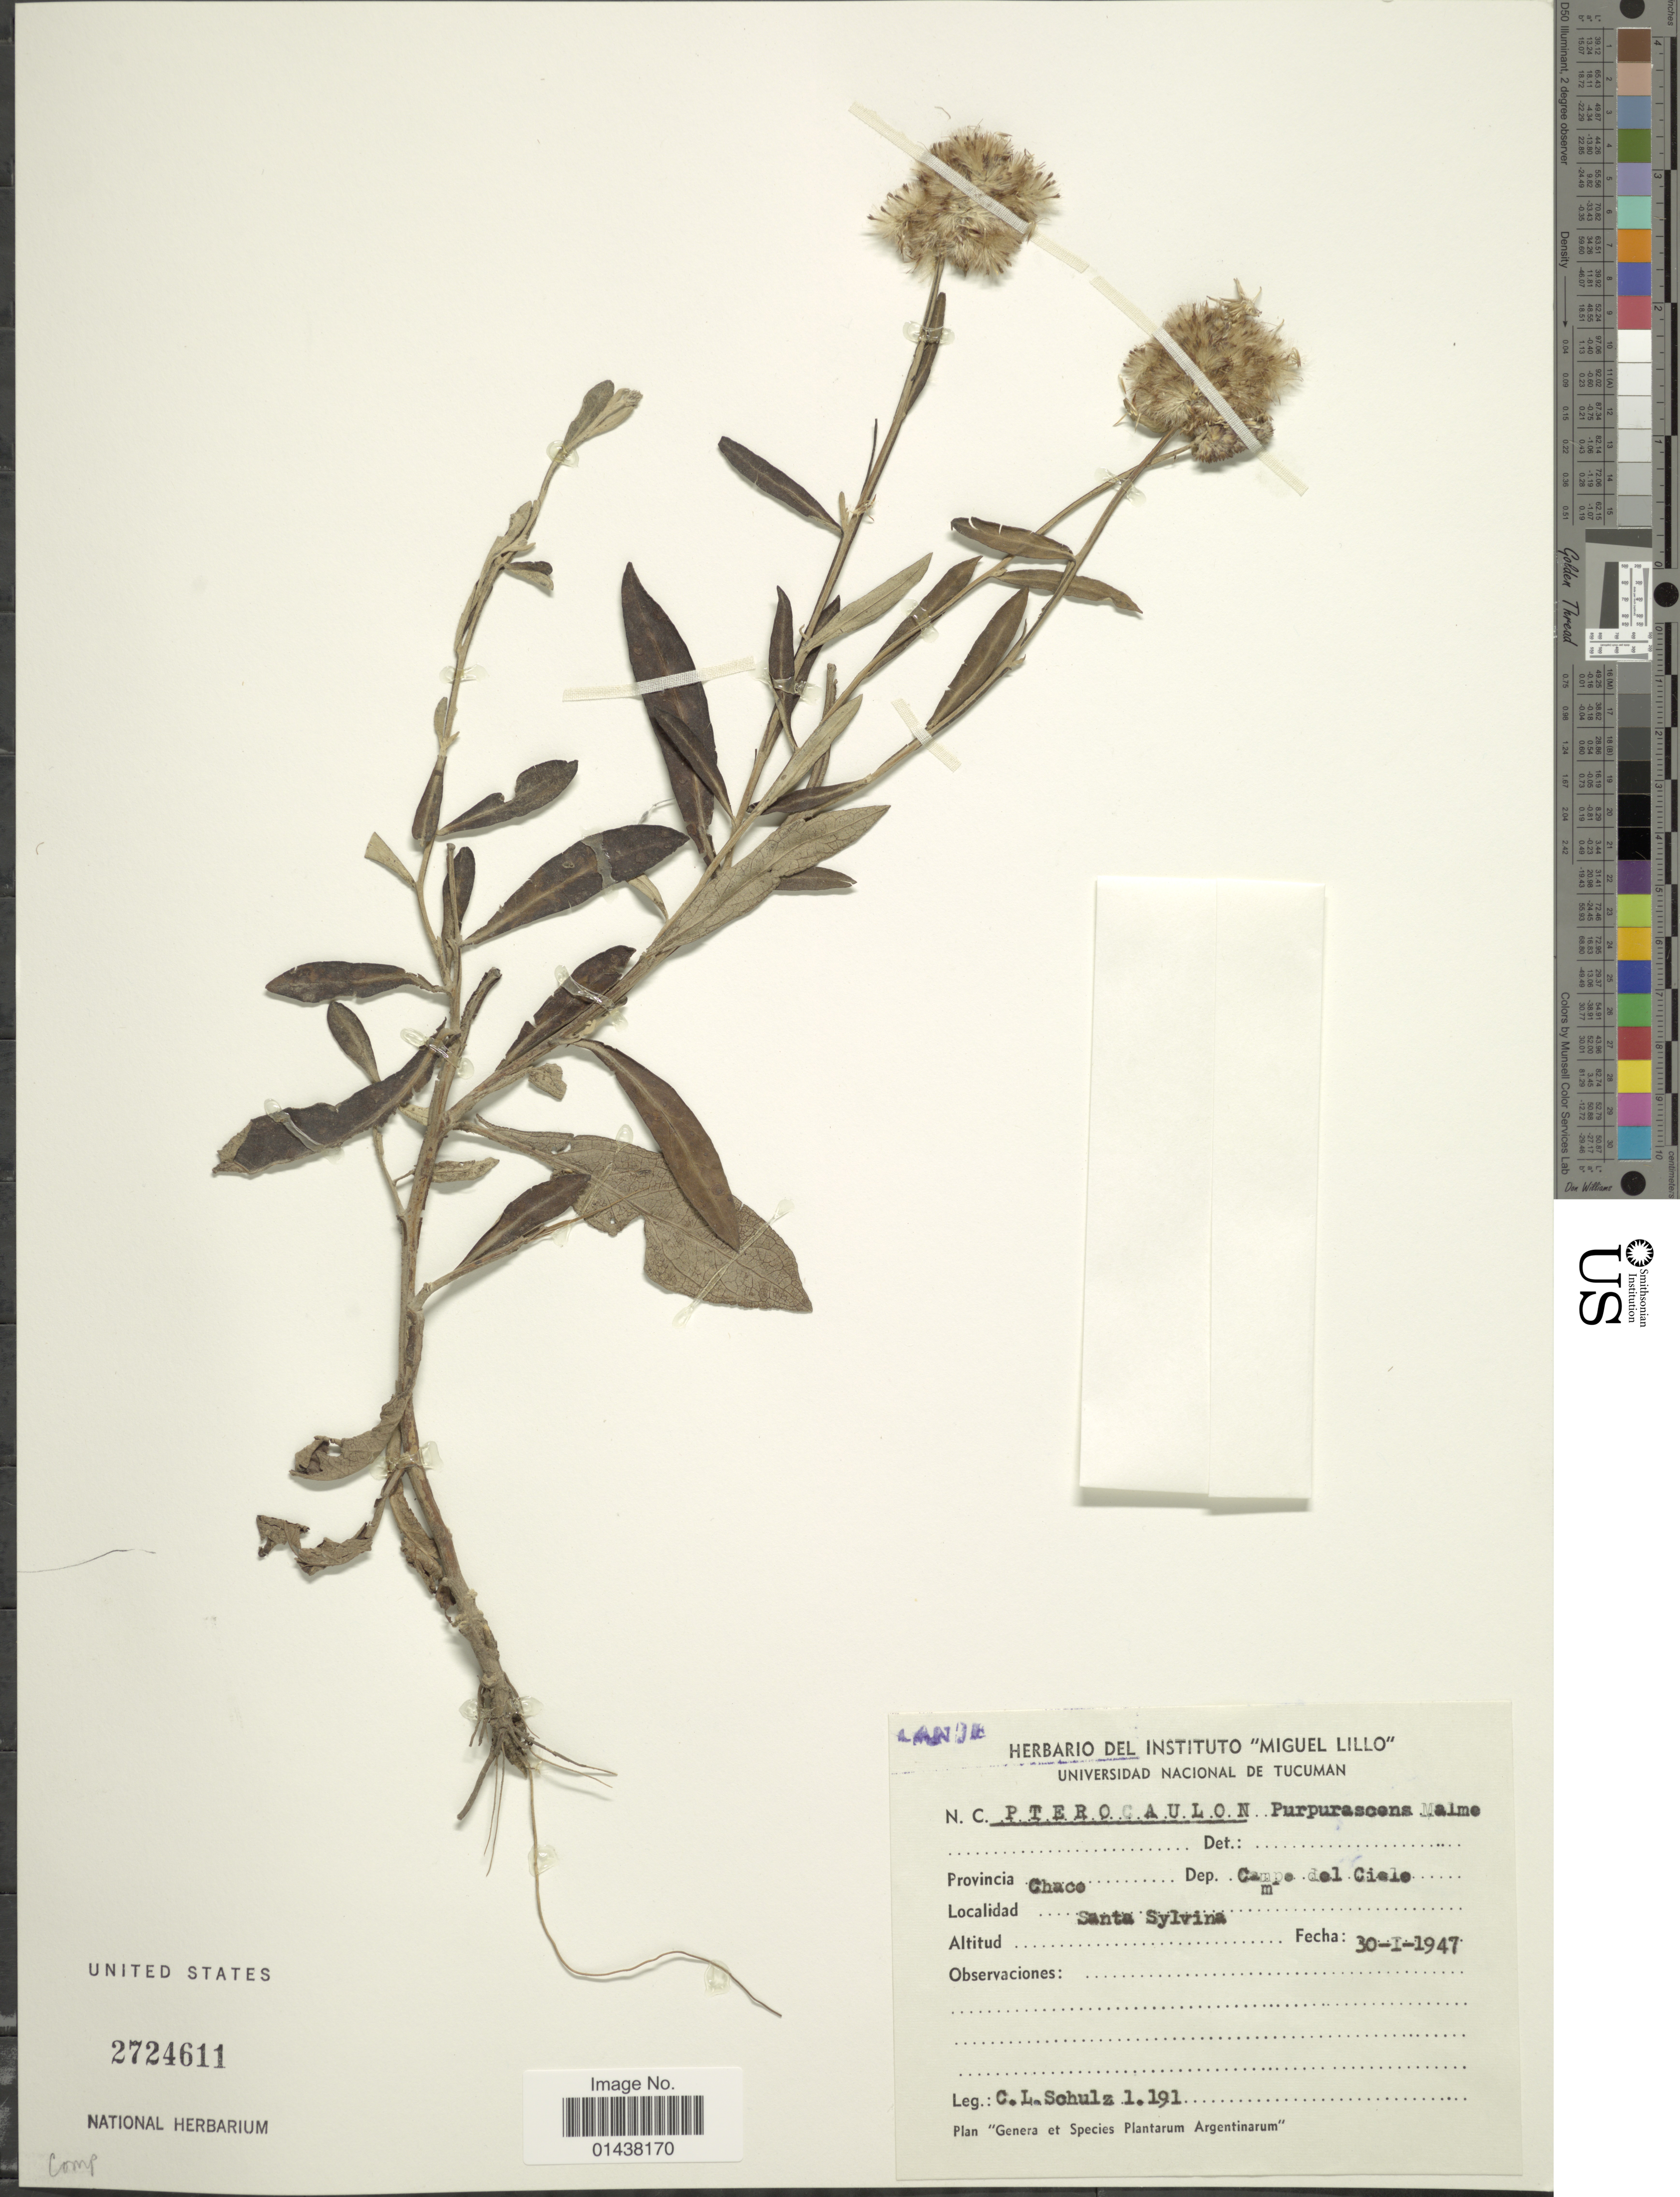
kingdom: Plantae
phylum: Tracheophyta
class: Magnoliopsida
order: Asterales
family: Asteraceae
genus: Pterocaulon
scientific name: Pterocaulon purpurascens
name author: Malme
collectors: C. L. Schulz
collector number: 1191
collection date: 1947-01-30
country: Argentina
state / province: Chaco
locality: Dep. Campo del Cielo, Santa Sybrina.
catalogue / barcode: US 2724611